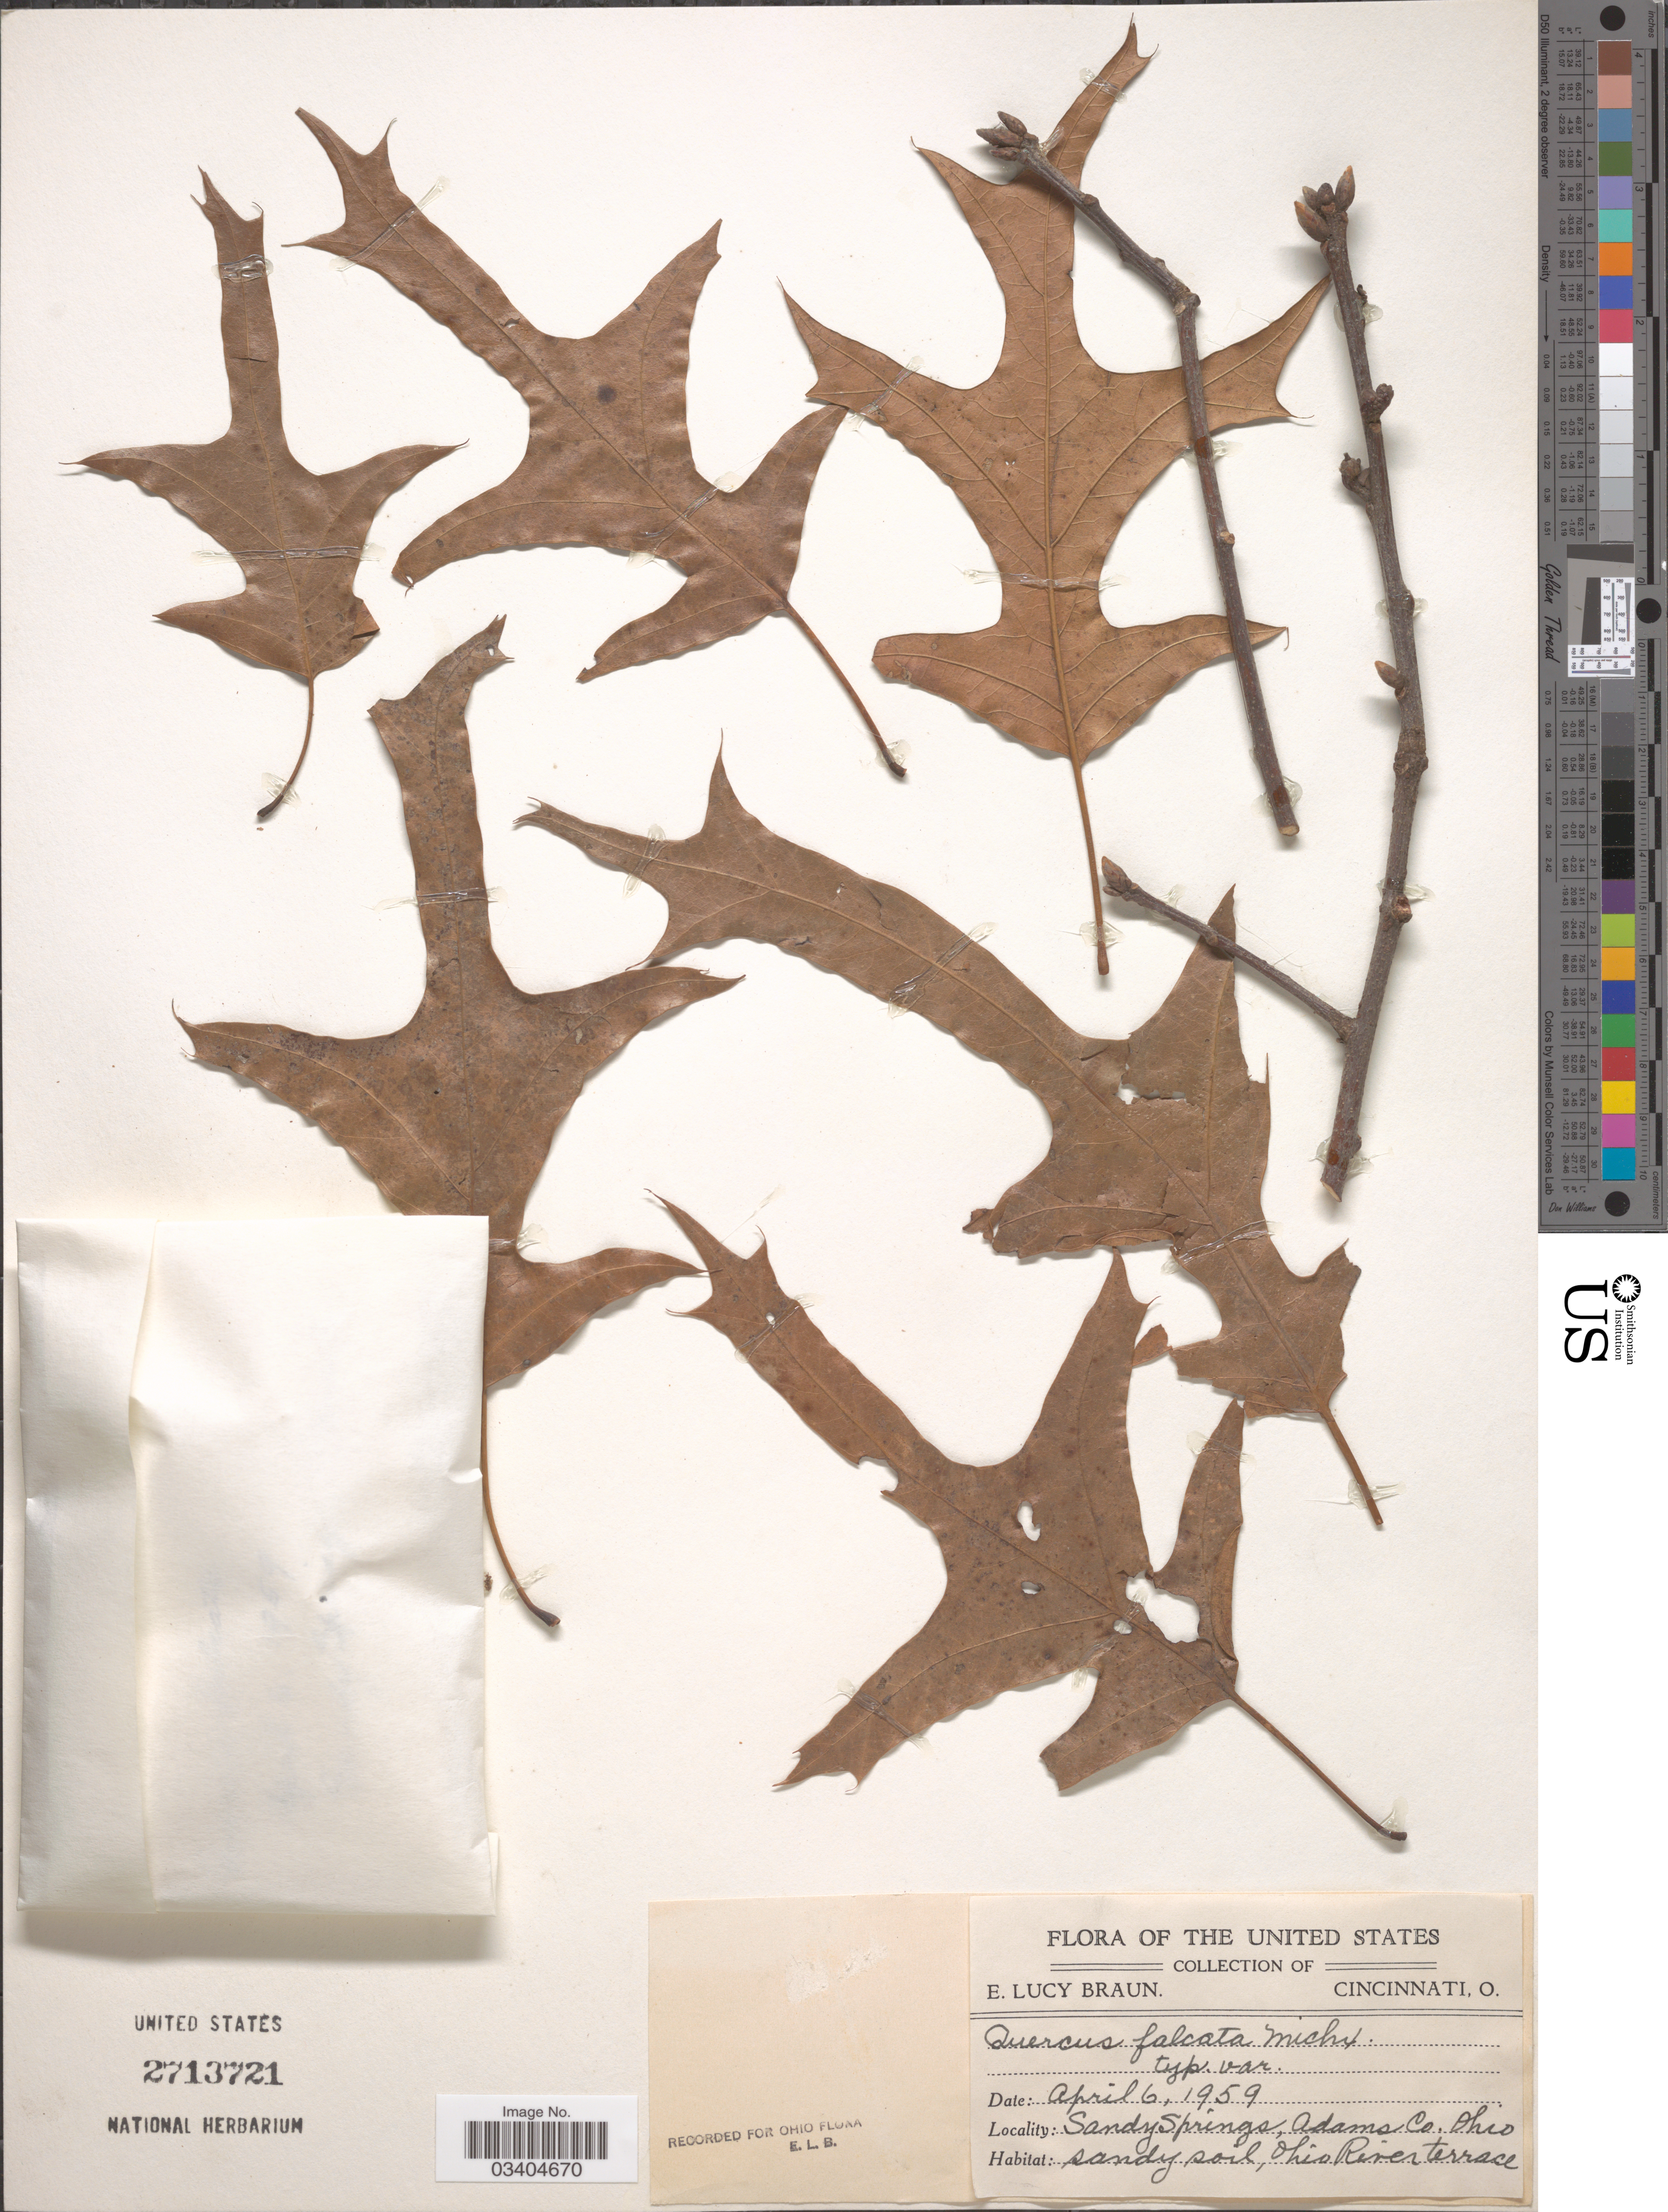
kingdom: Plantae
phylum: Tracheophyta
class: Magnoliopsida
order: Fagales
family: Fagaceae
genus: Quercus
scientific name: Quercus falcata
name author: Michx.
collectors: E. L. Braun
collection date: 1959-04-06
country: United States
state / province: Ohio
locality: Sandy Springs, Adams Co. Ohio River terrace.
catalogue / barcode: US 2713721